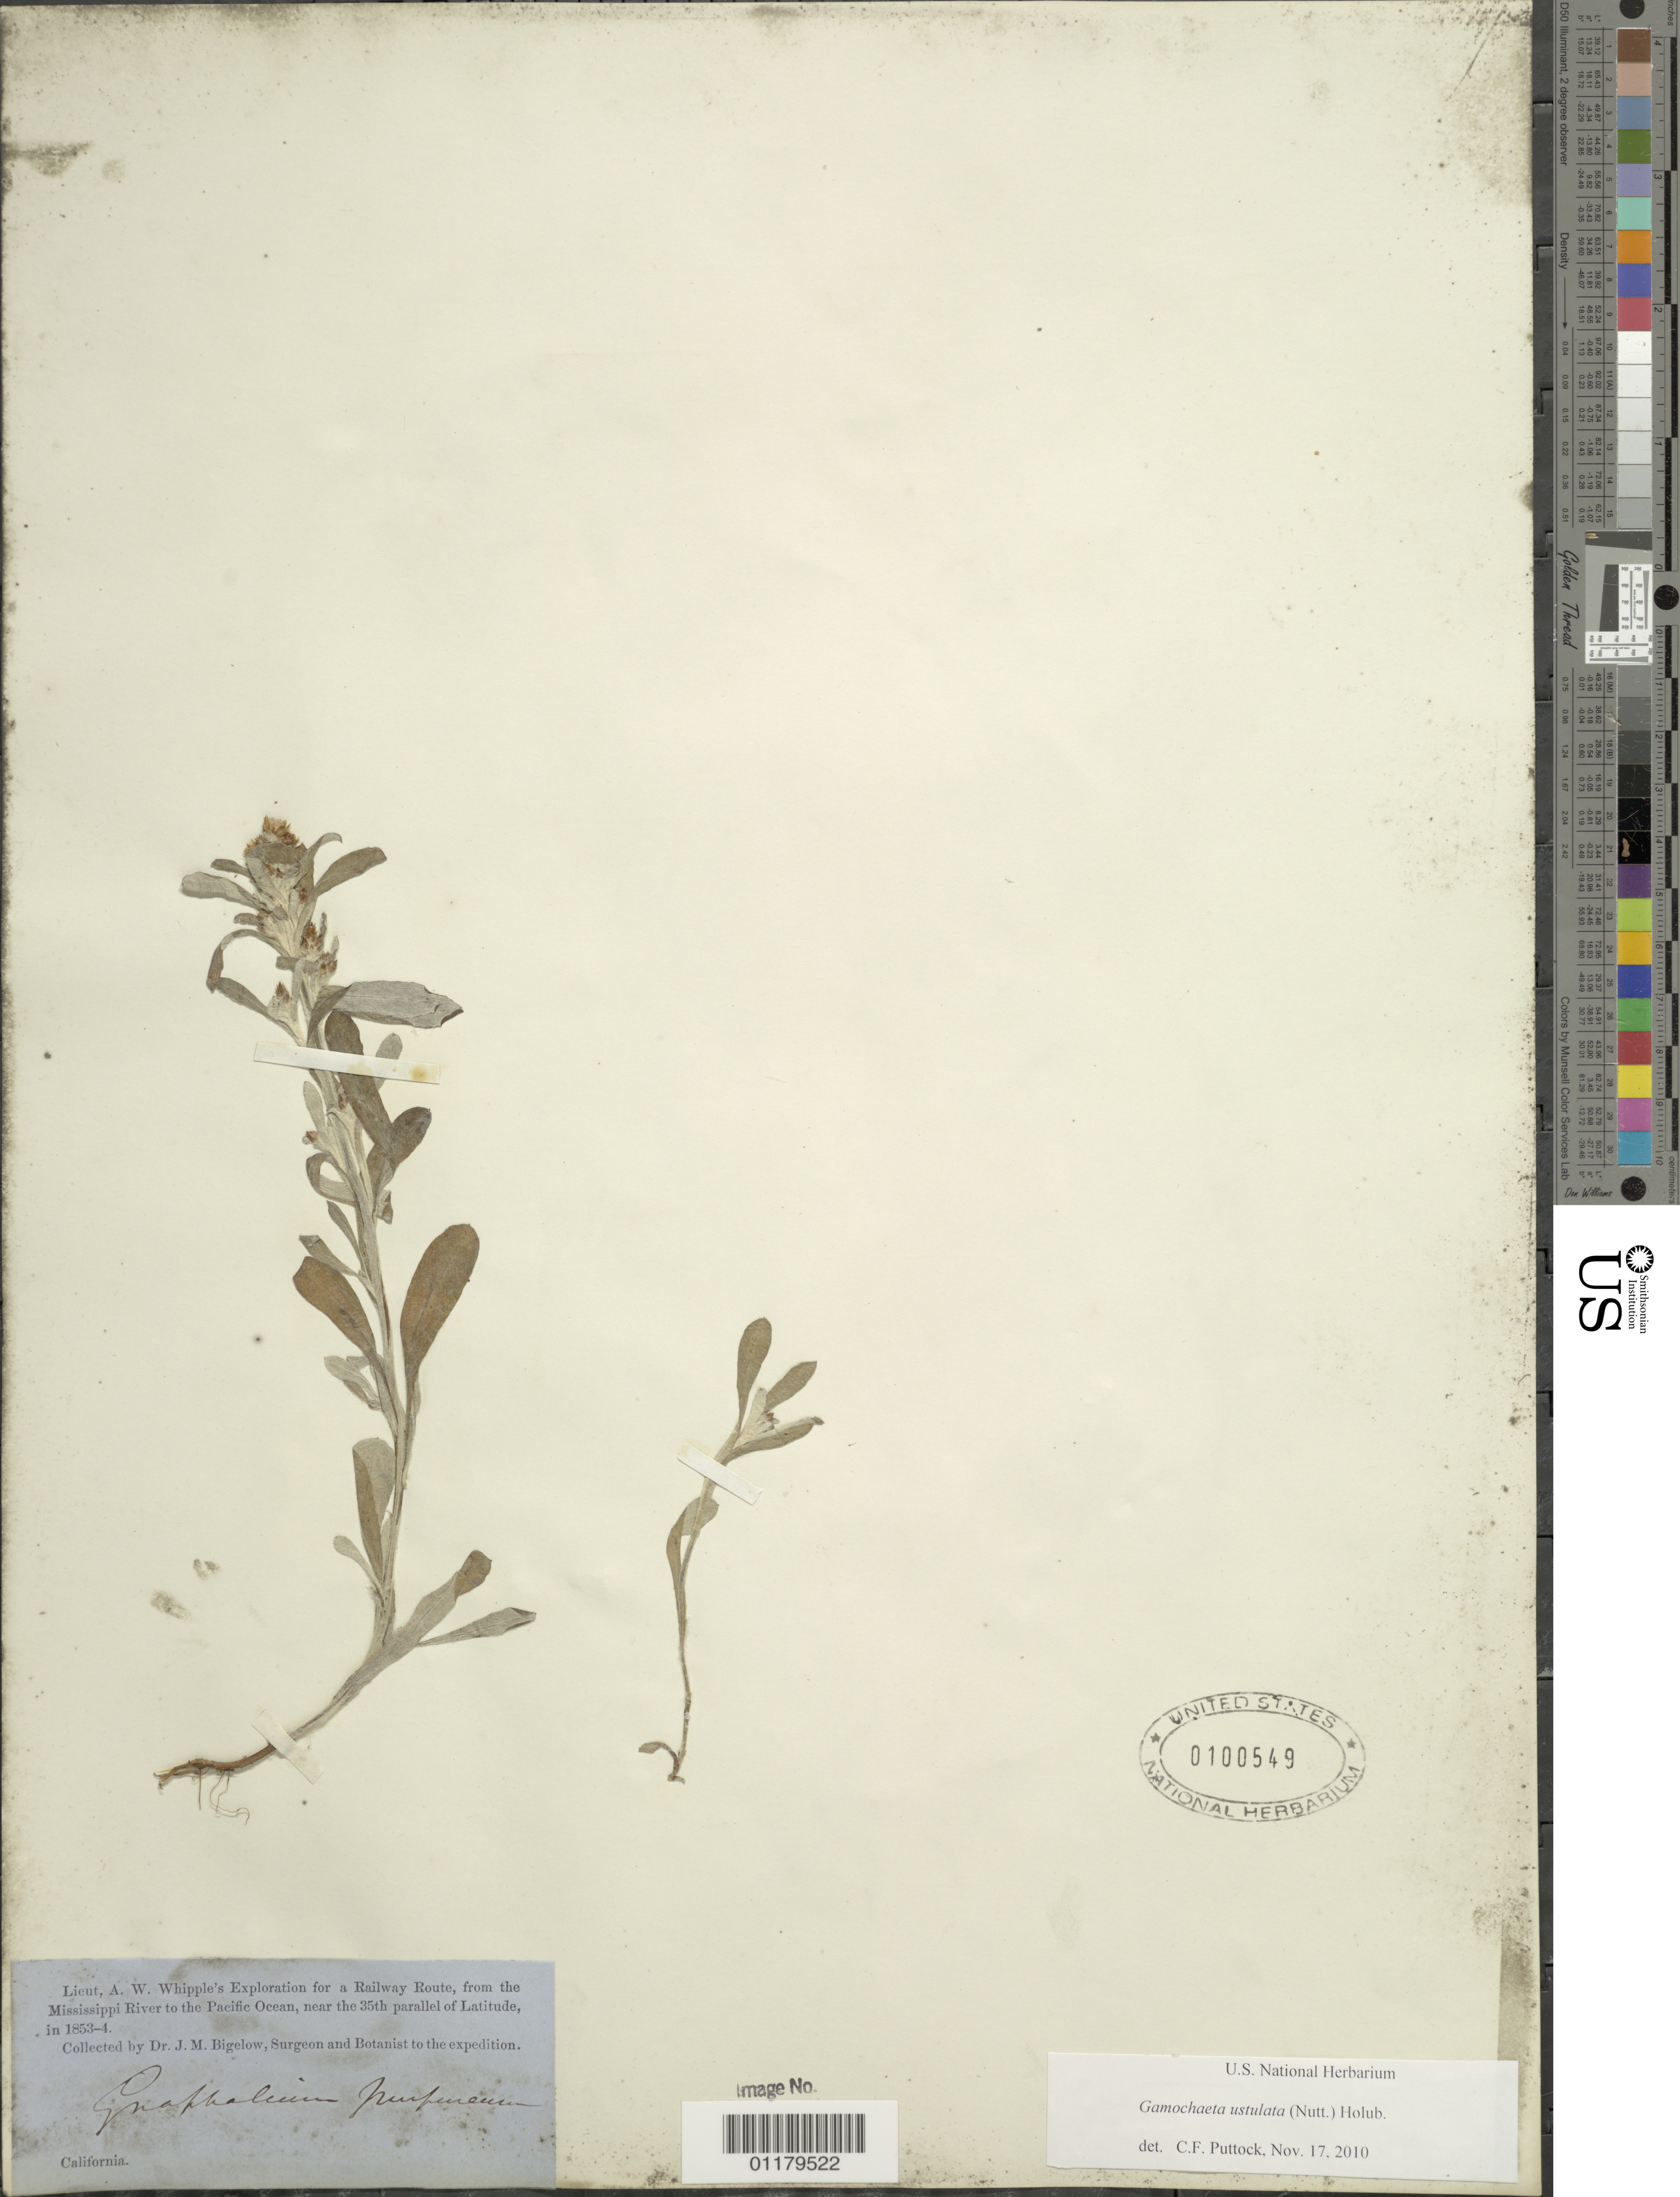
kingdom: Plantae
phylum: Tracheophyta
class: Magnoliopsida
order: Asterales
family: Asteraceae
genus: Gamochaeta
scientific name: Gamochaeta ustulata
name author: (Nutt.) Holub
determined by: Puttock, C. F.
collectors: J. M. Bigelow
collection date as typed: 1853 to -- --- 1854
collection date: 1853/1854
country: United States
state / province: California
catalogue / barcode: US 100549